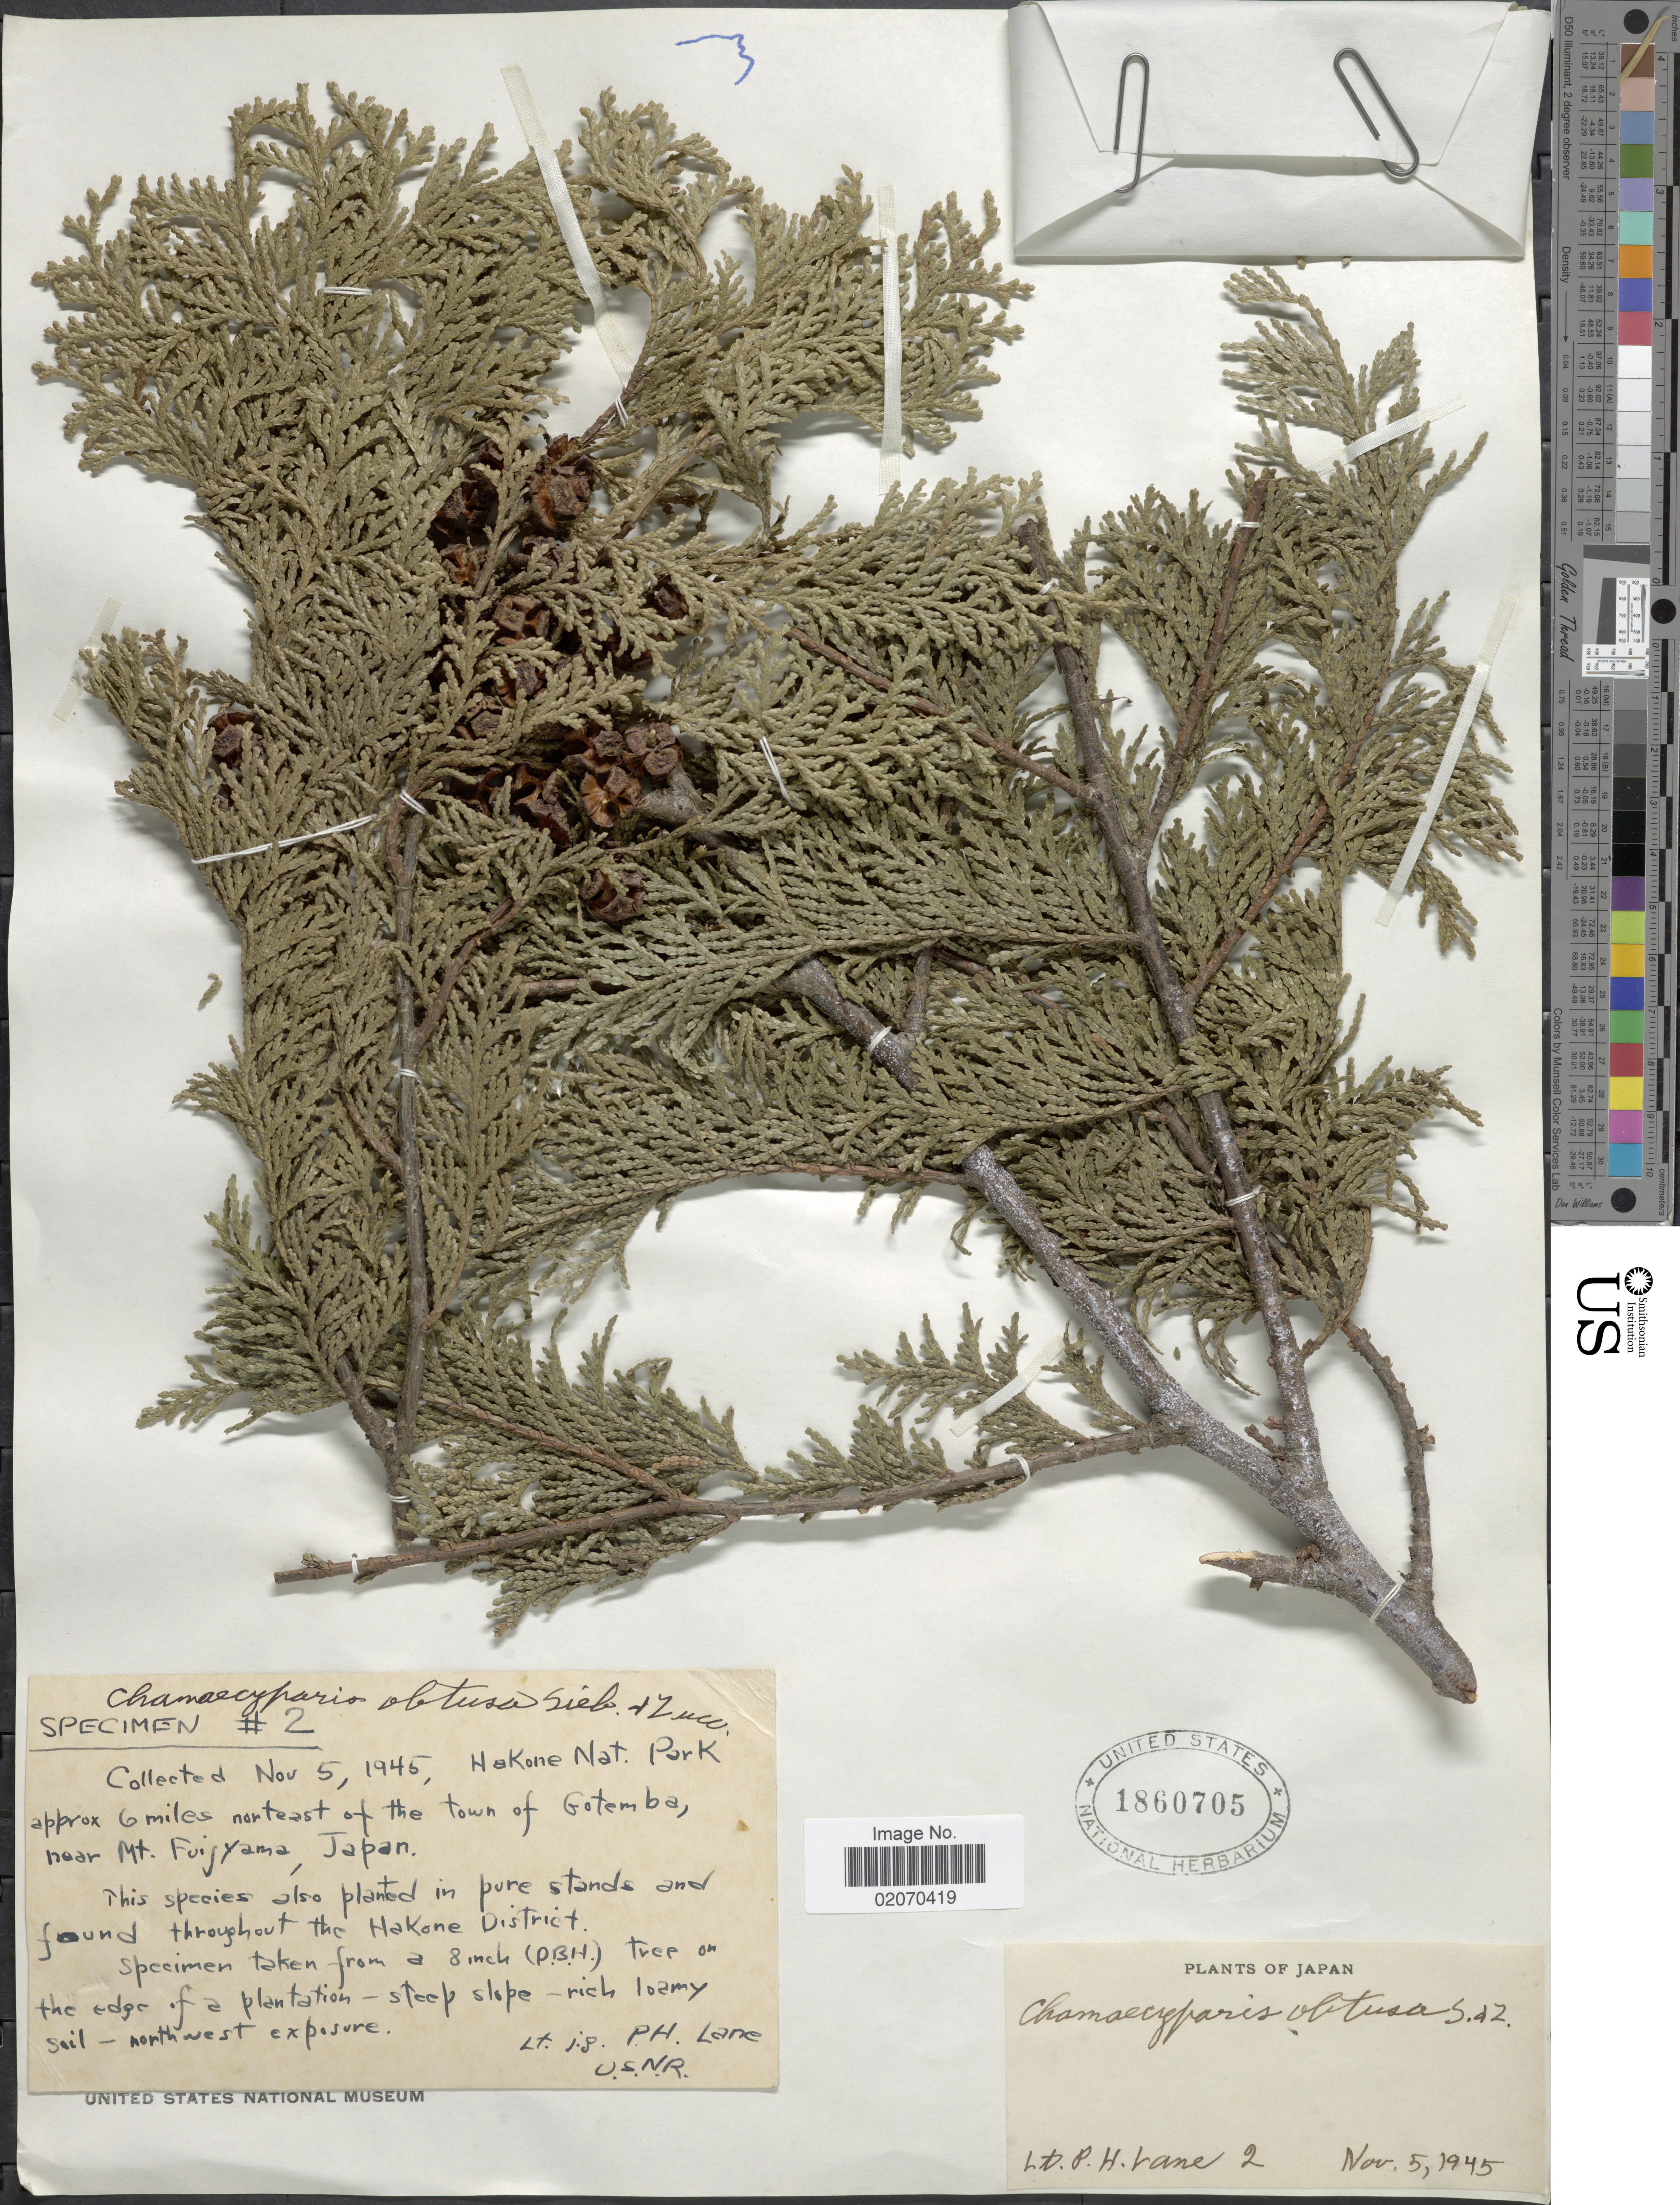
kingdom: Plantae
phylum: Tracheophyta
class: Pinopsida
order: Pinales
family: Cupressaceae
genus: Chamaecyparis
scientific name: Chamaecyparis obtusa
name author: (Siebold & Zucc.) Endl.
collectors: P. Lane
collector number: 2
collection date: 1945-11-05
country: Japan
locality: Approx 6 miles norteast of the town of Gotemba, near Mt. Fujiyama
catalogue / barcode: US 1860705